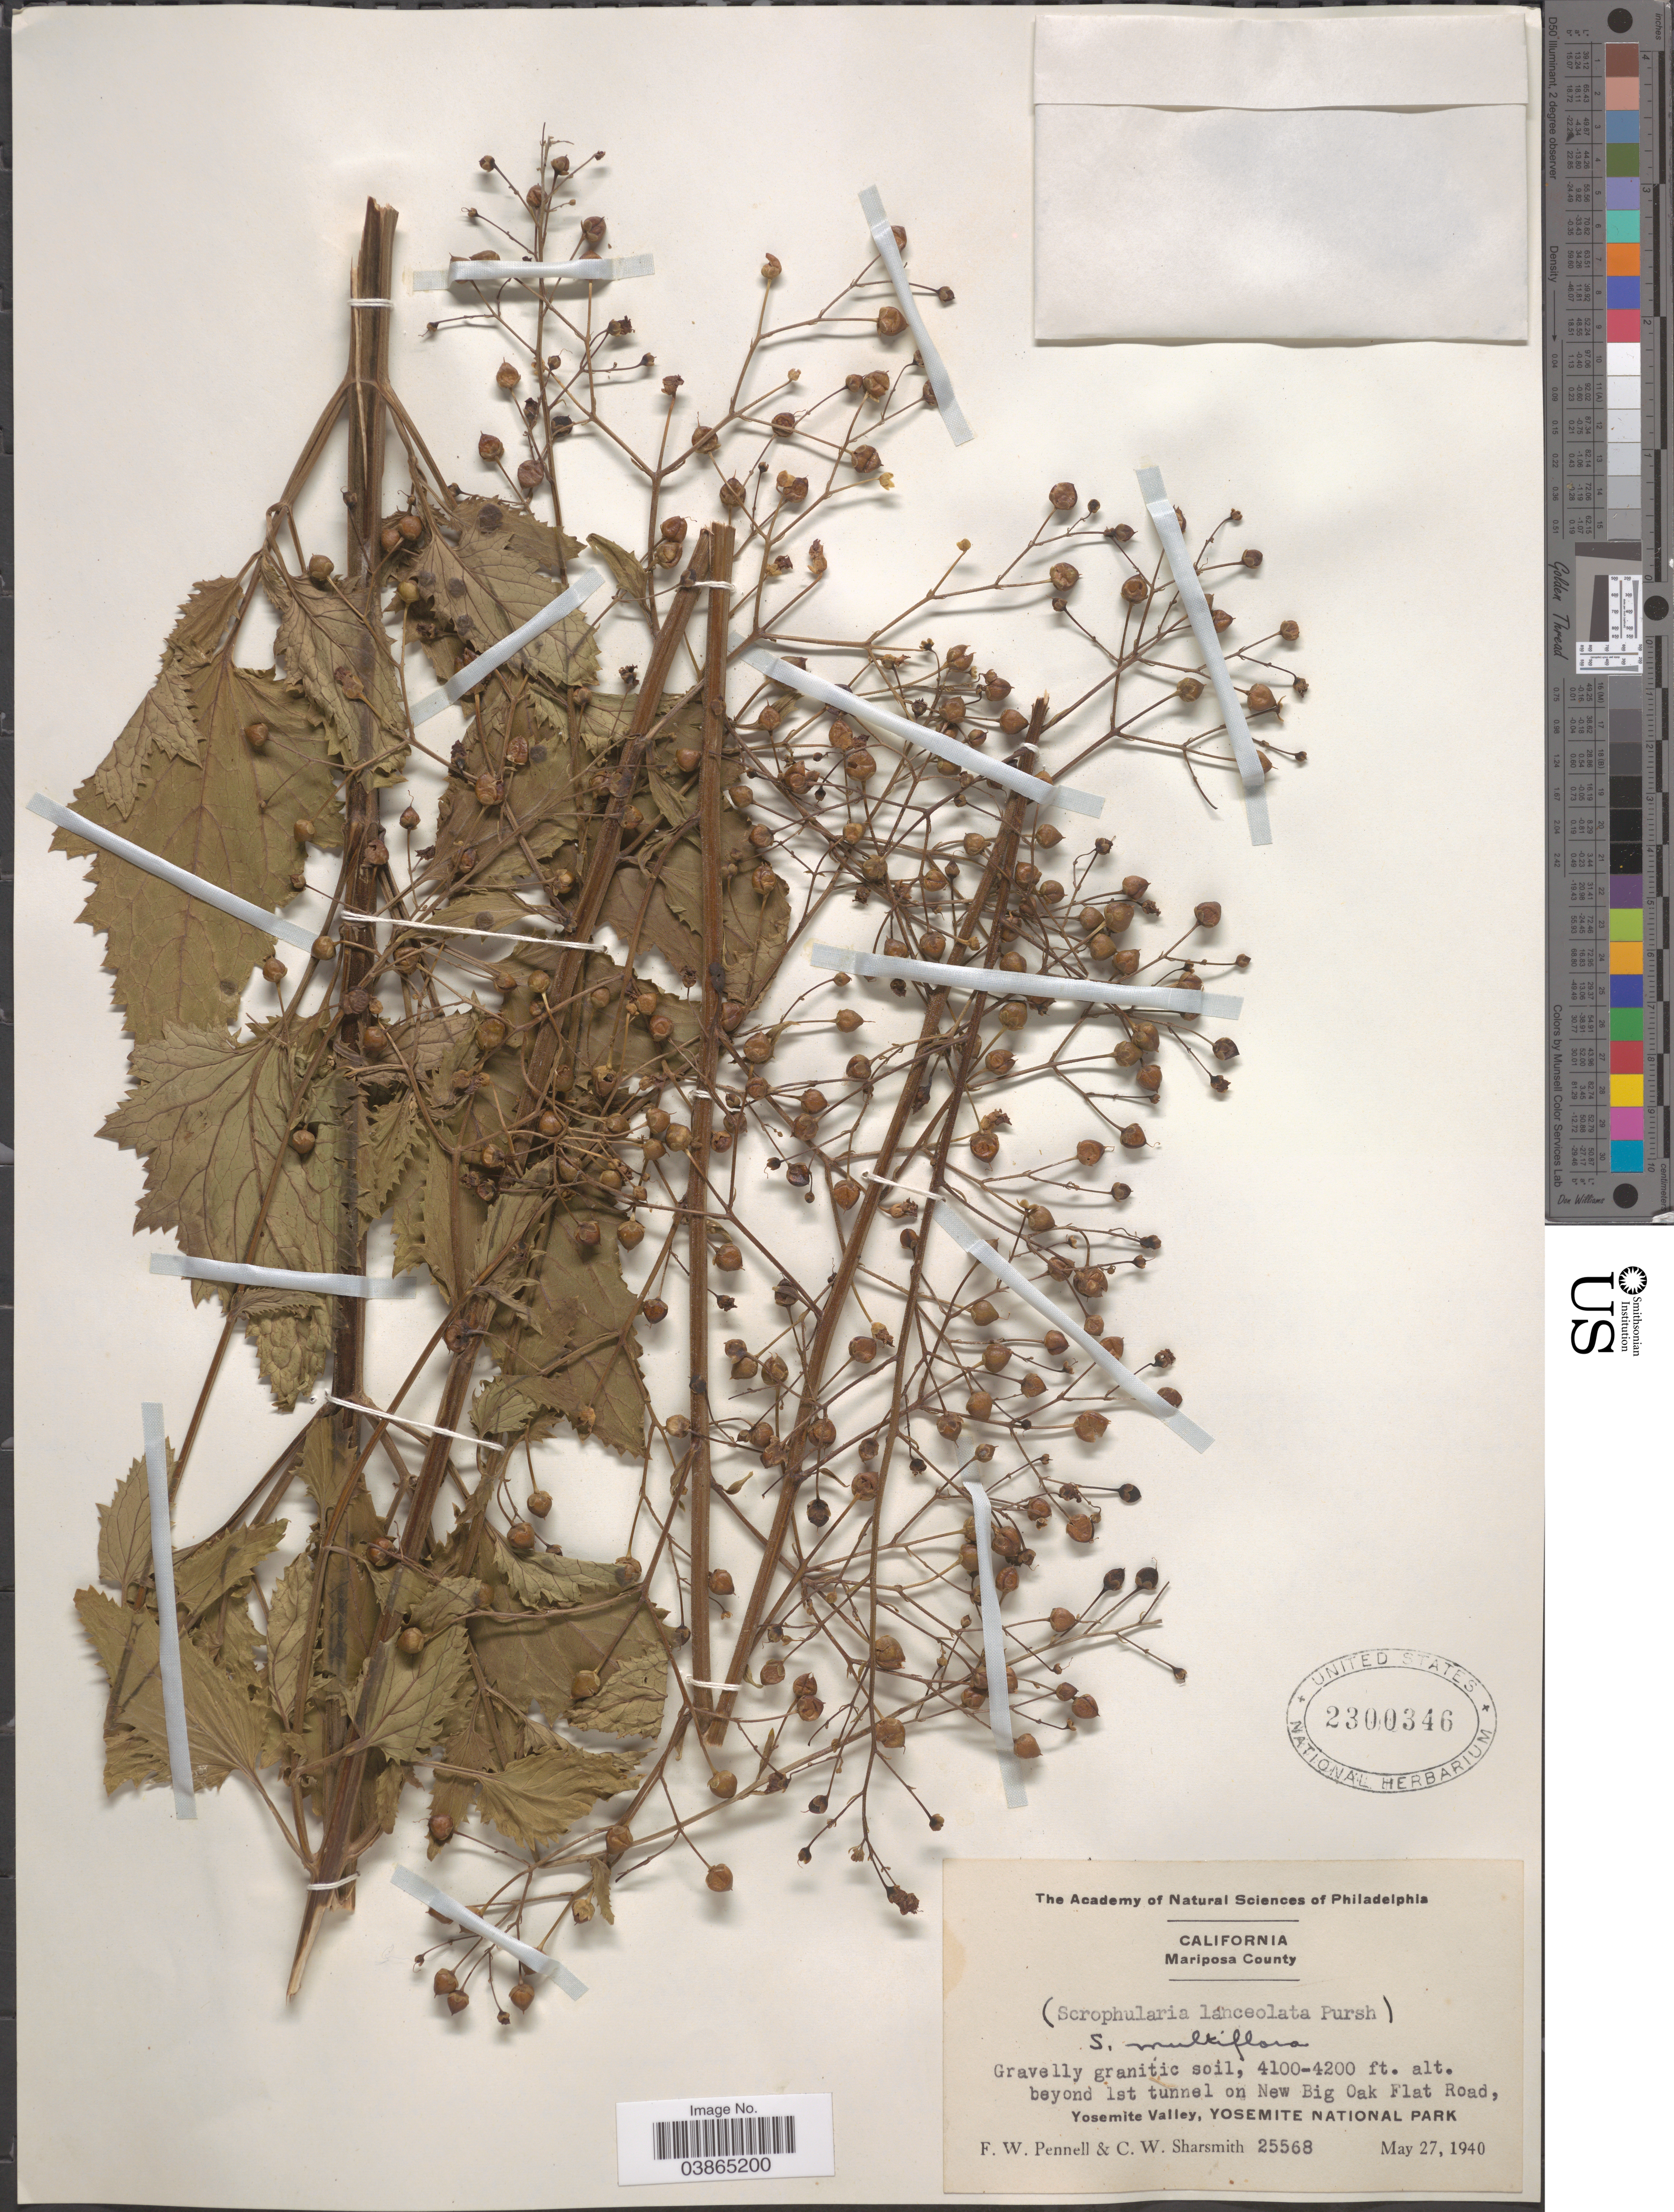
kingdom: Plantae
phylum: Tracheophyta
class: Magnoliopsida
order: Lamiales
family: Scrophulariaceae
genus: Scrophularia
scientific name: Scrophularia multiflora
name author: Pennell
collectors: F. W. Pennell & C. Sharsmith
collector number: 25568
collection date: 1940-05-27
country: United States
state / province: California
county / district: Mariposa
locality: Mariposa County. Beyond 1st tunnel on New Big Oak Flat Road, Yosemite Valley, Yosemite National Park.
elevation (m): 1250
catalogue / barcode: US 2300346